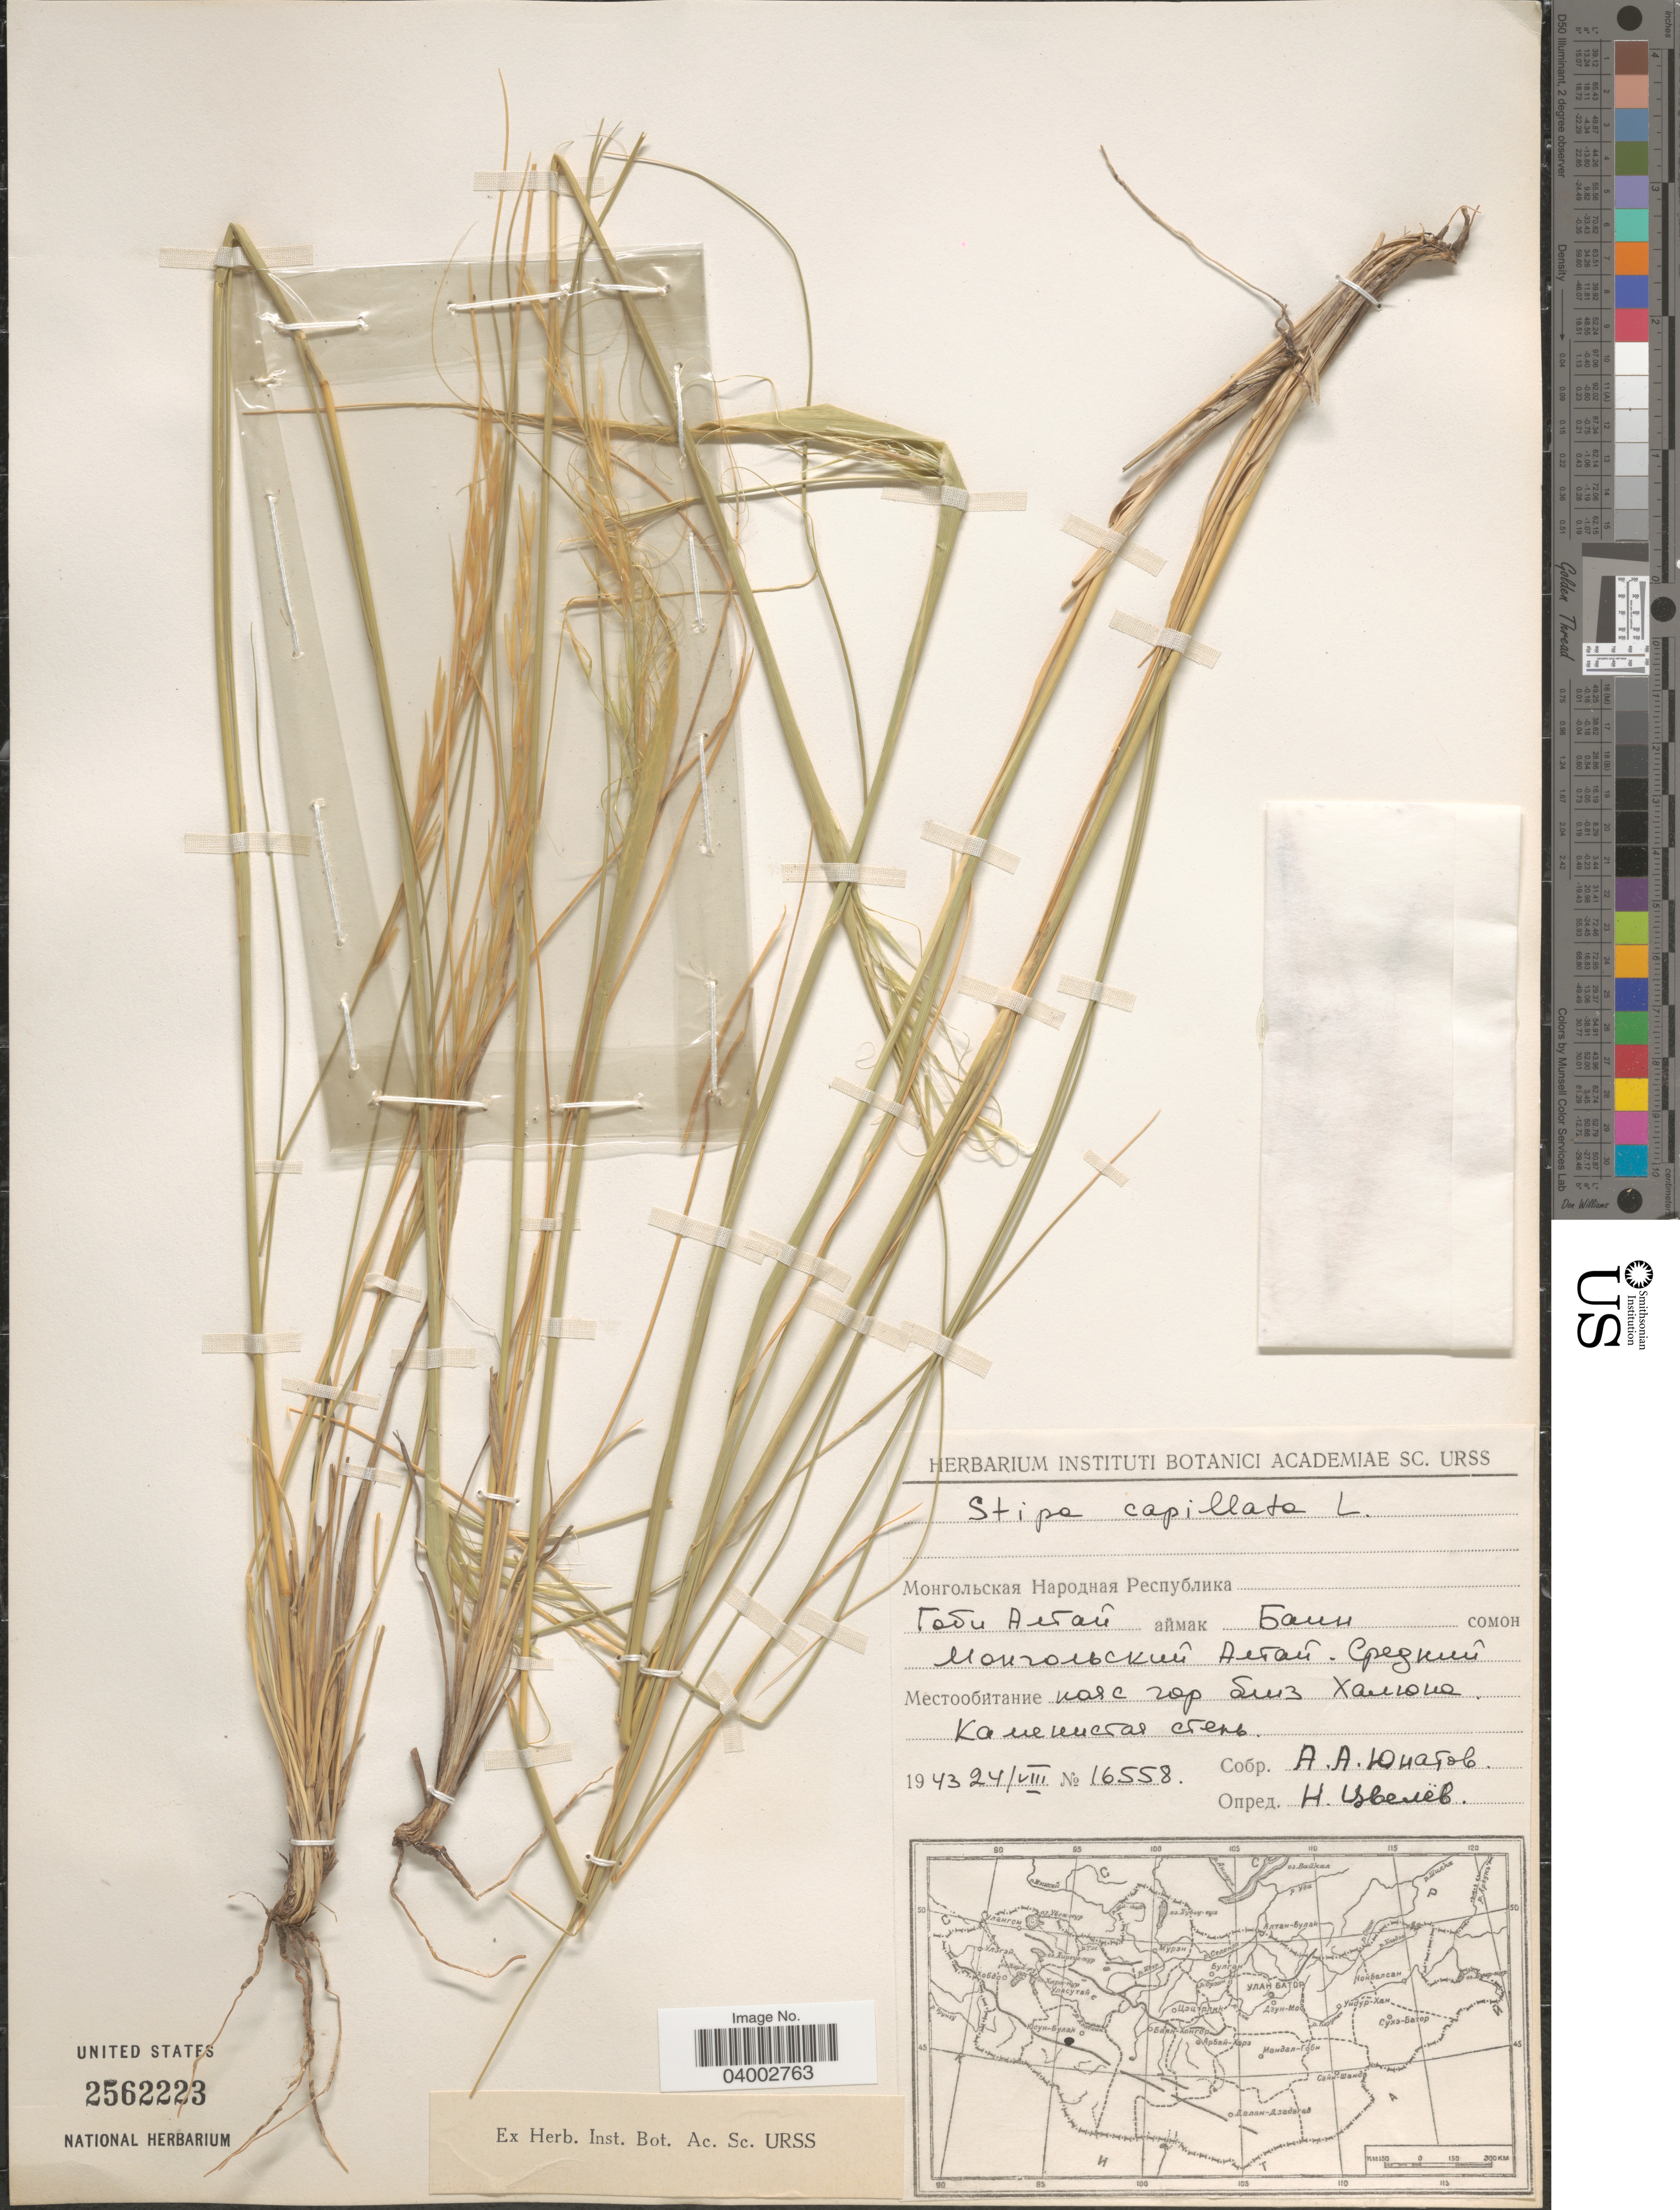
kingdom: Plantae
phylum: Tracheophyta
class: Liliopsida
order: Poales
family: Poaceae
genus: Stipa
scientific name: Stipa capillata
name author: L.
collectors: A. Unatov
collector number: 16558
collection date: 1943-08-24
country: Mongolia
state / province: Govi-Altay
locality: near Khalyun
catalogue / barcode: US 2562223